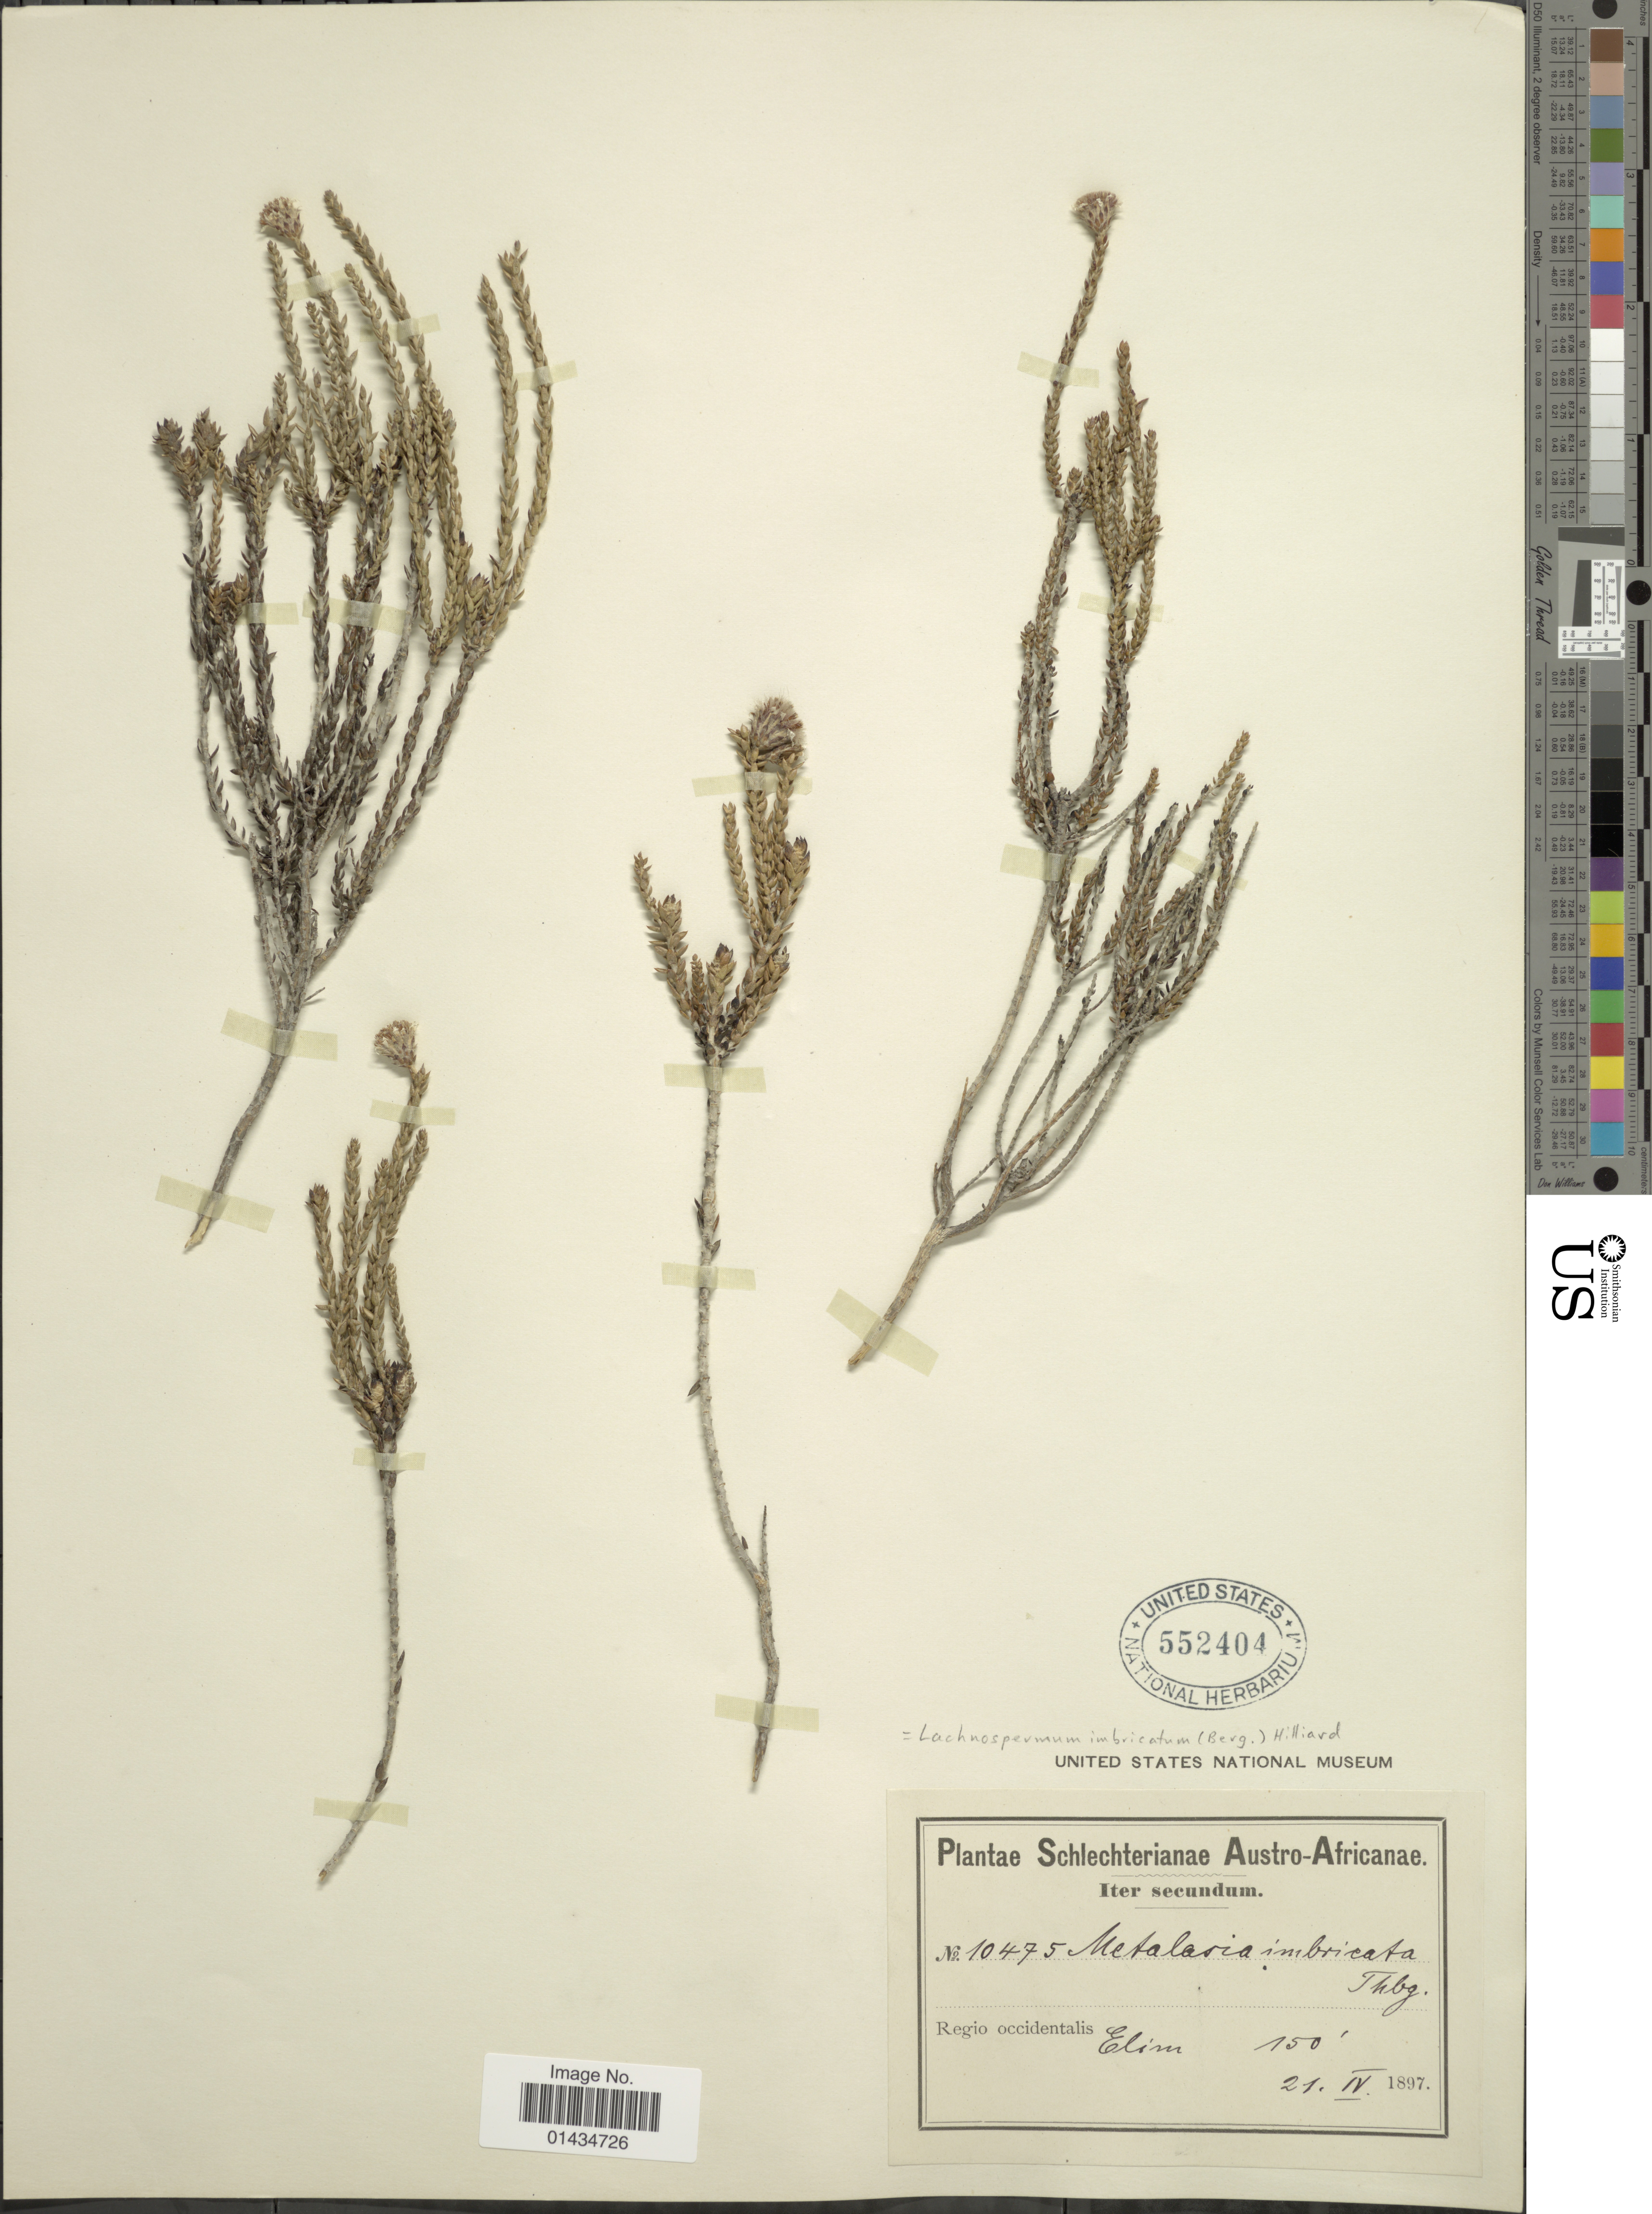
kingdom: Plantae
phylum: Tracheophyta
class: Magnoliopsida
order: Asterales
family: Asteraceae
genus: Lachnospermum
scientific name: Lachnospermum imbricatum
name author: (P.J. Bergius) Hilliard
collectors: Schlechter, --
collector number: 10475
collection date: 1897-04-21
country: South Africa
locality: Austro-Africanae, refio occidentalis Elim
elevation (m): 46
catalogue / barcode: US 552404